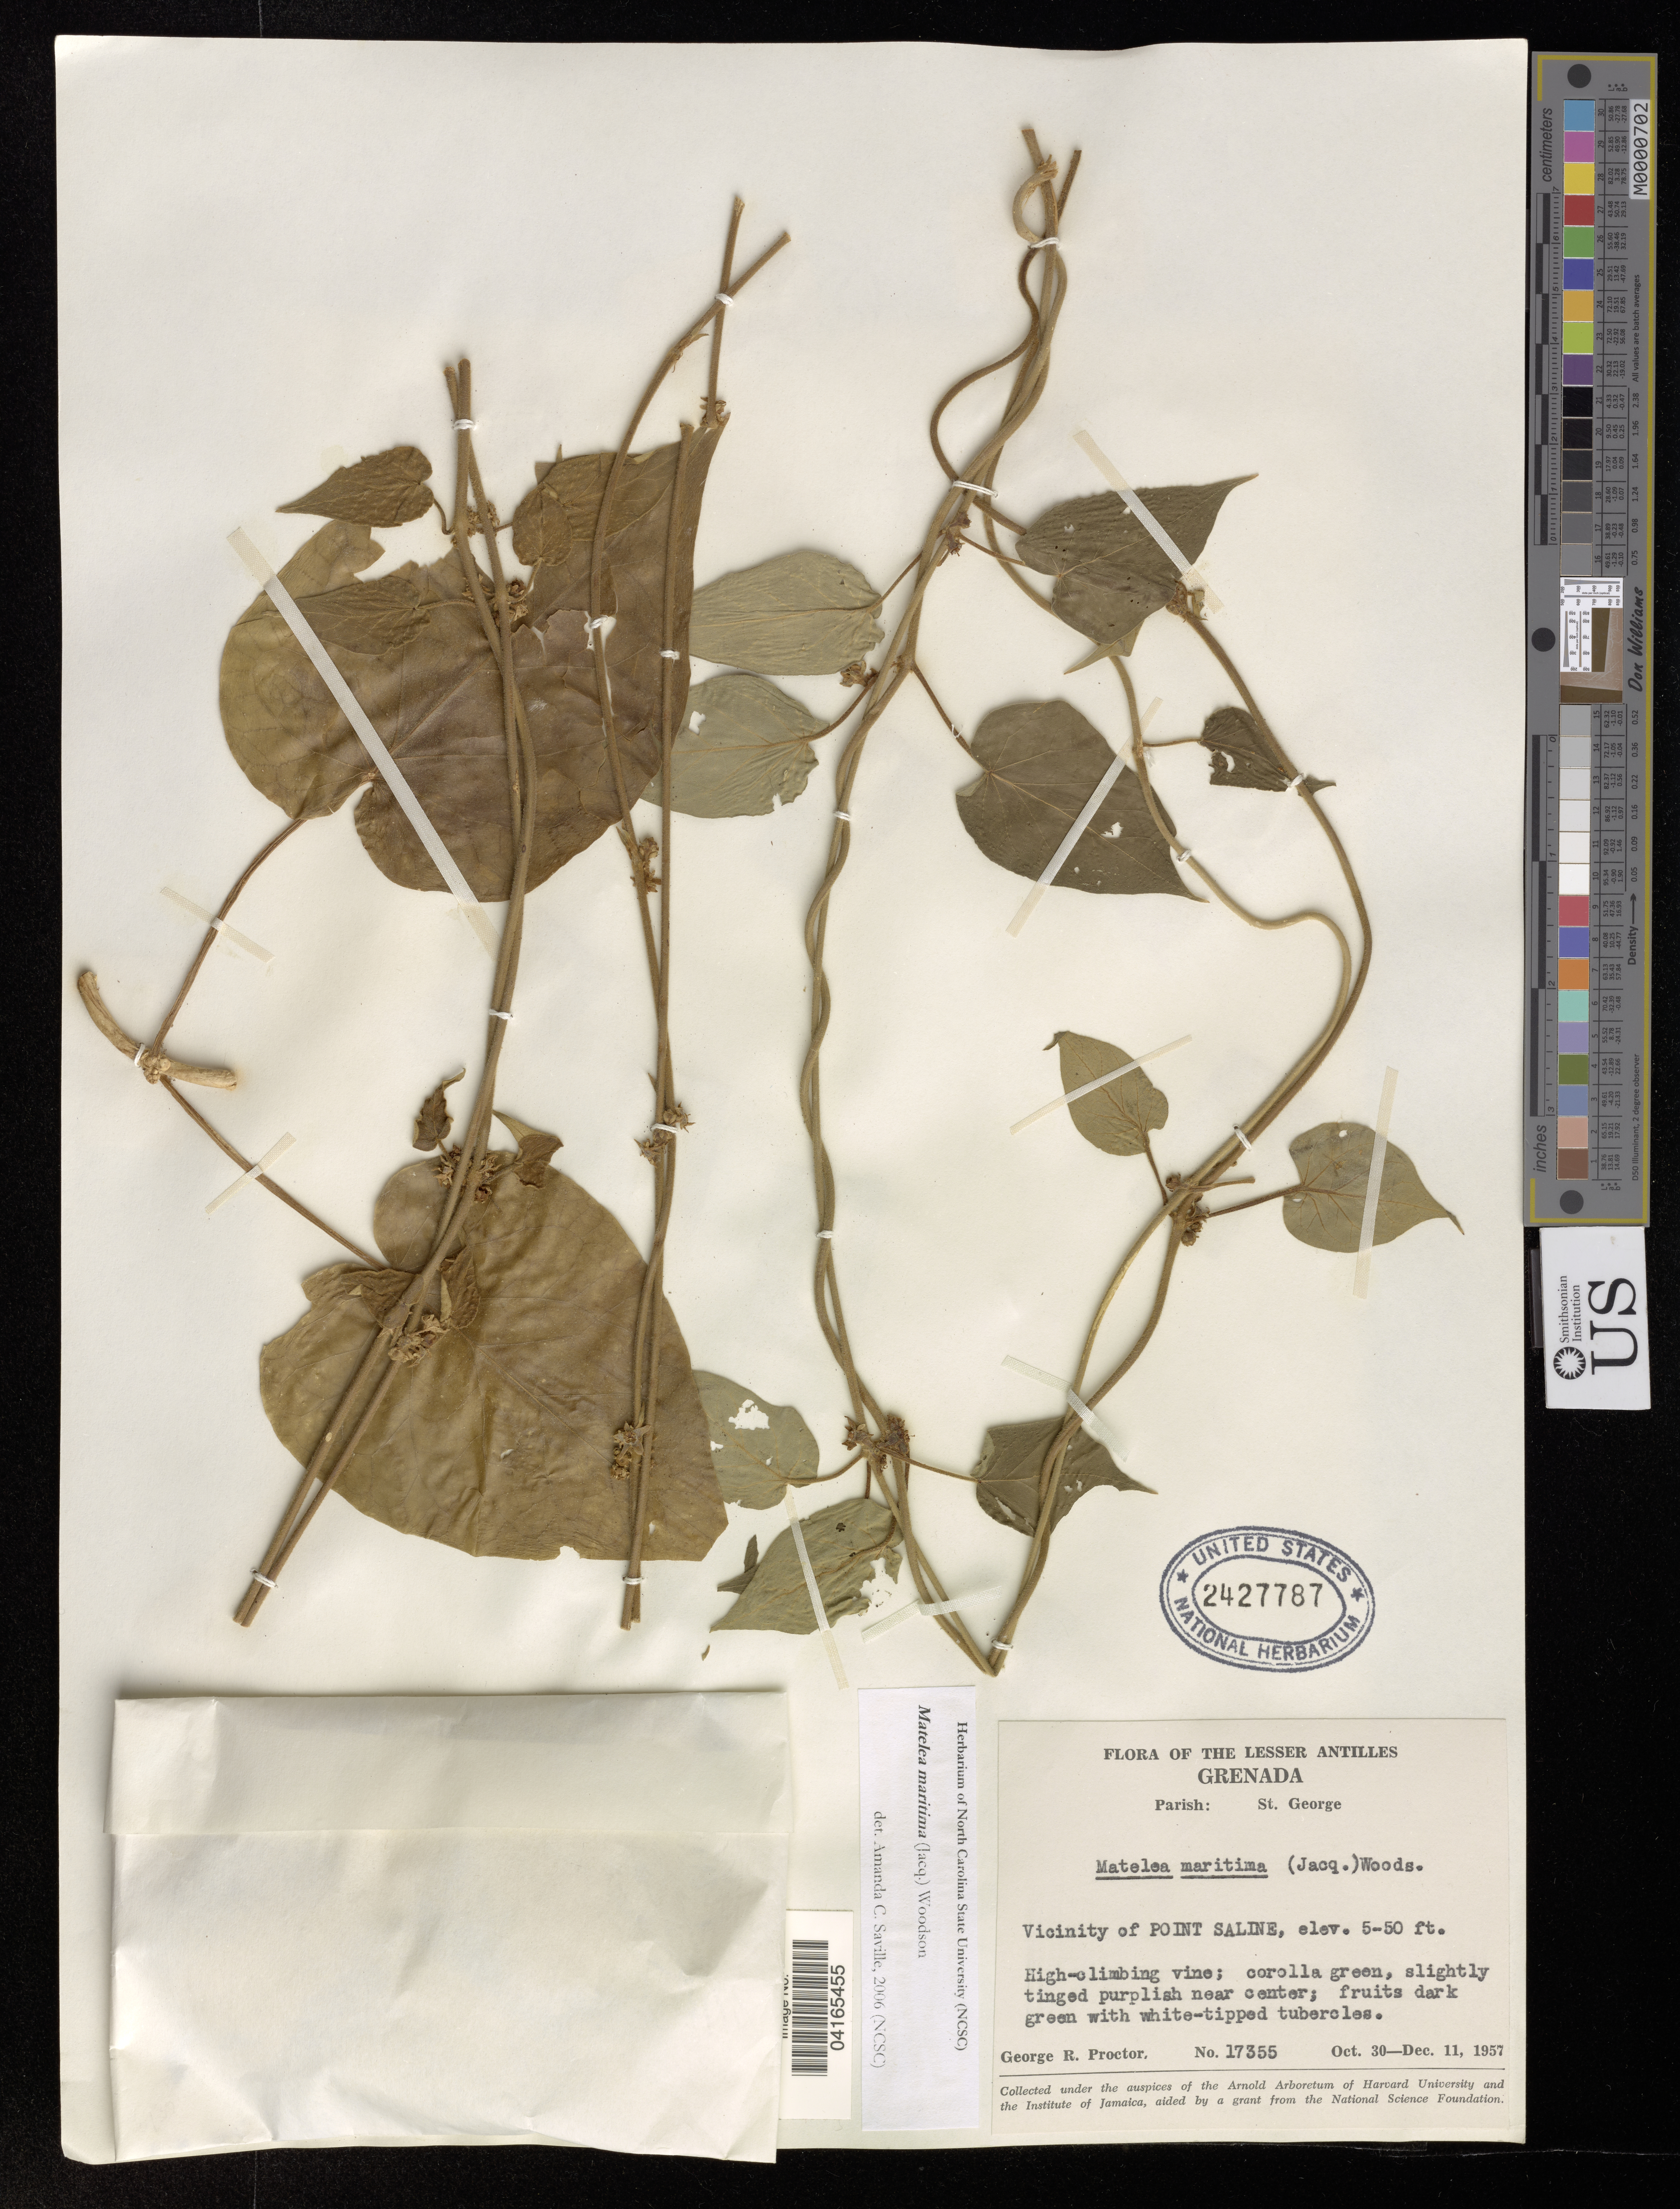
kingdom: Plantae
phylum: Tracheophyta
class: Magnoliopsida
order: Gentianales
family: Apocynaceae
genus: Matelea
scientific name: Matelea maritima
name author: (Jacq.) Woodson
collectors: G. R. Proctor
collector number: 17355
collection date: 1957-12-11/1957-12-30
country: Grenada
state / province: Saint George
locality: The Lesser Antilles. Vicinity of Point Saline.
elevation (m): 2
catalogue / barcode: US 2427787